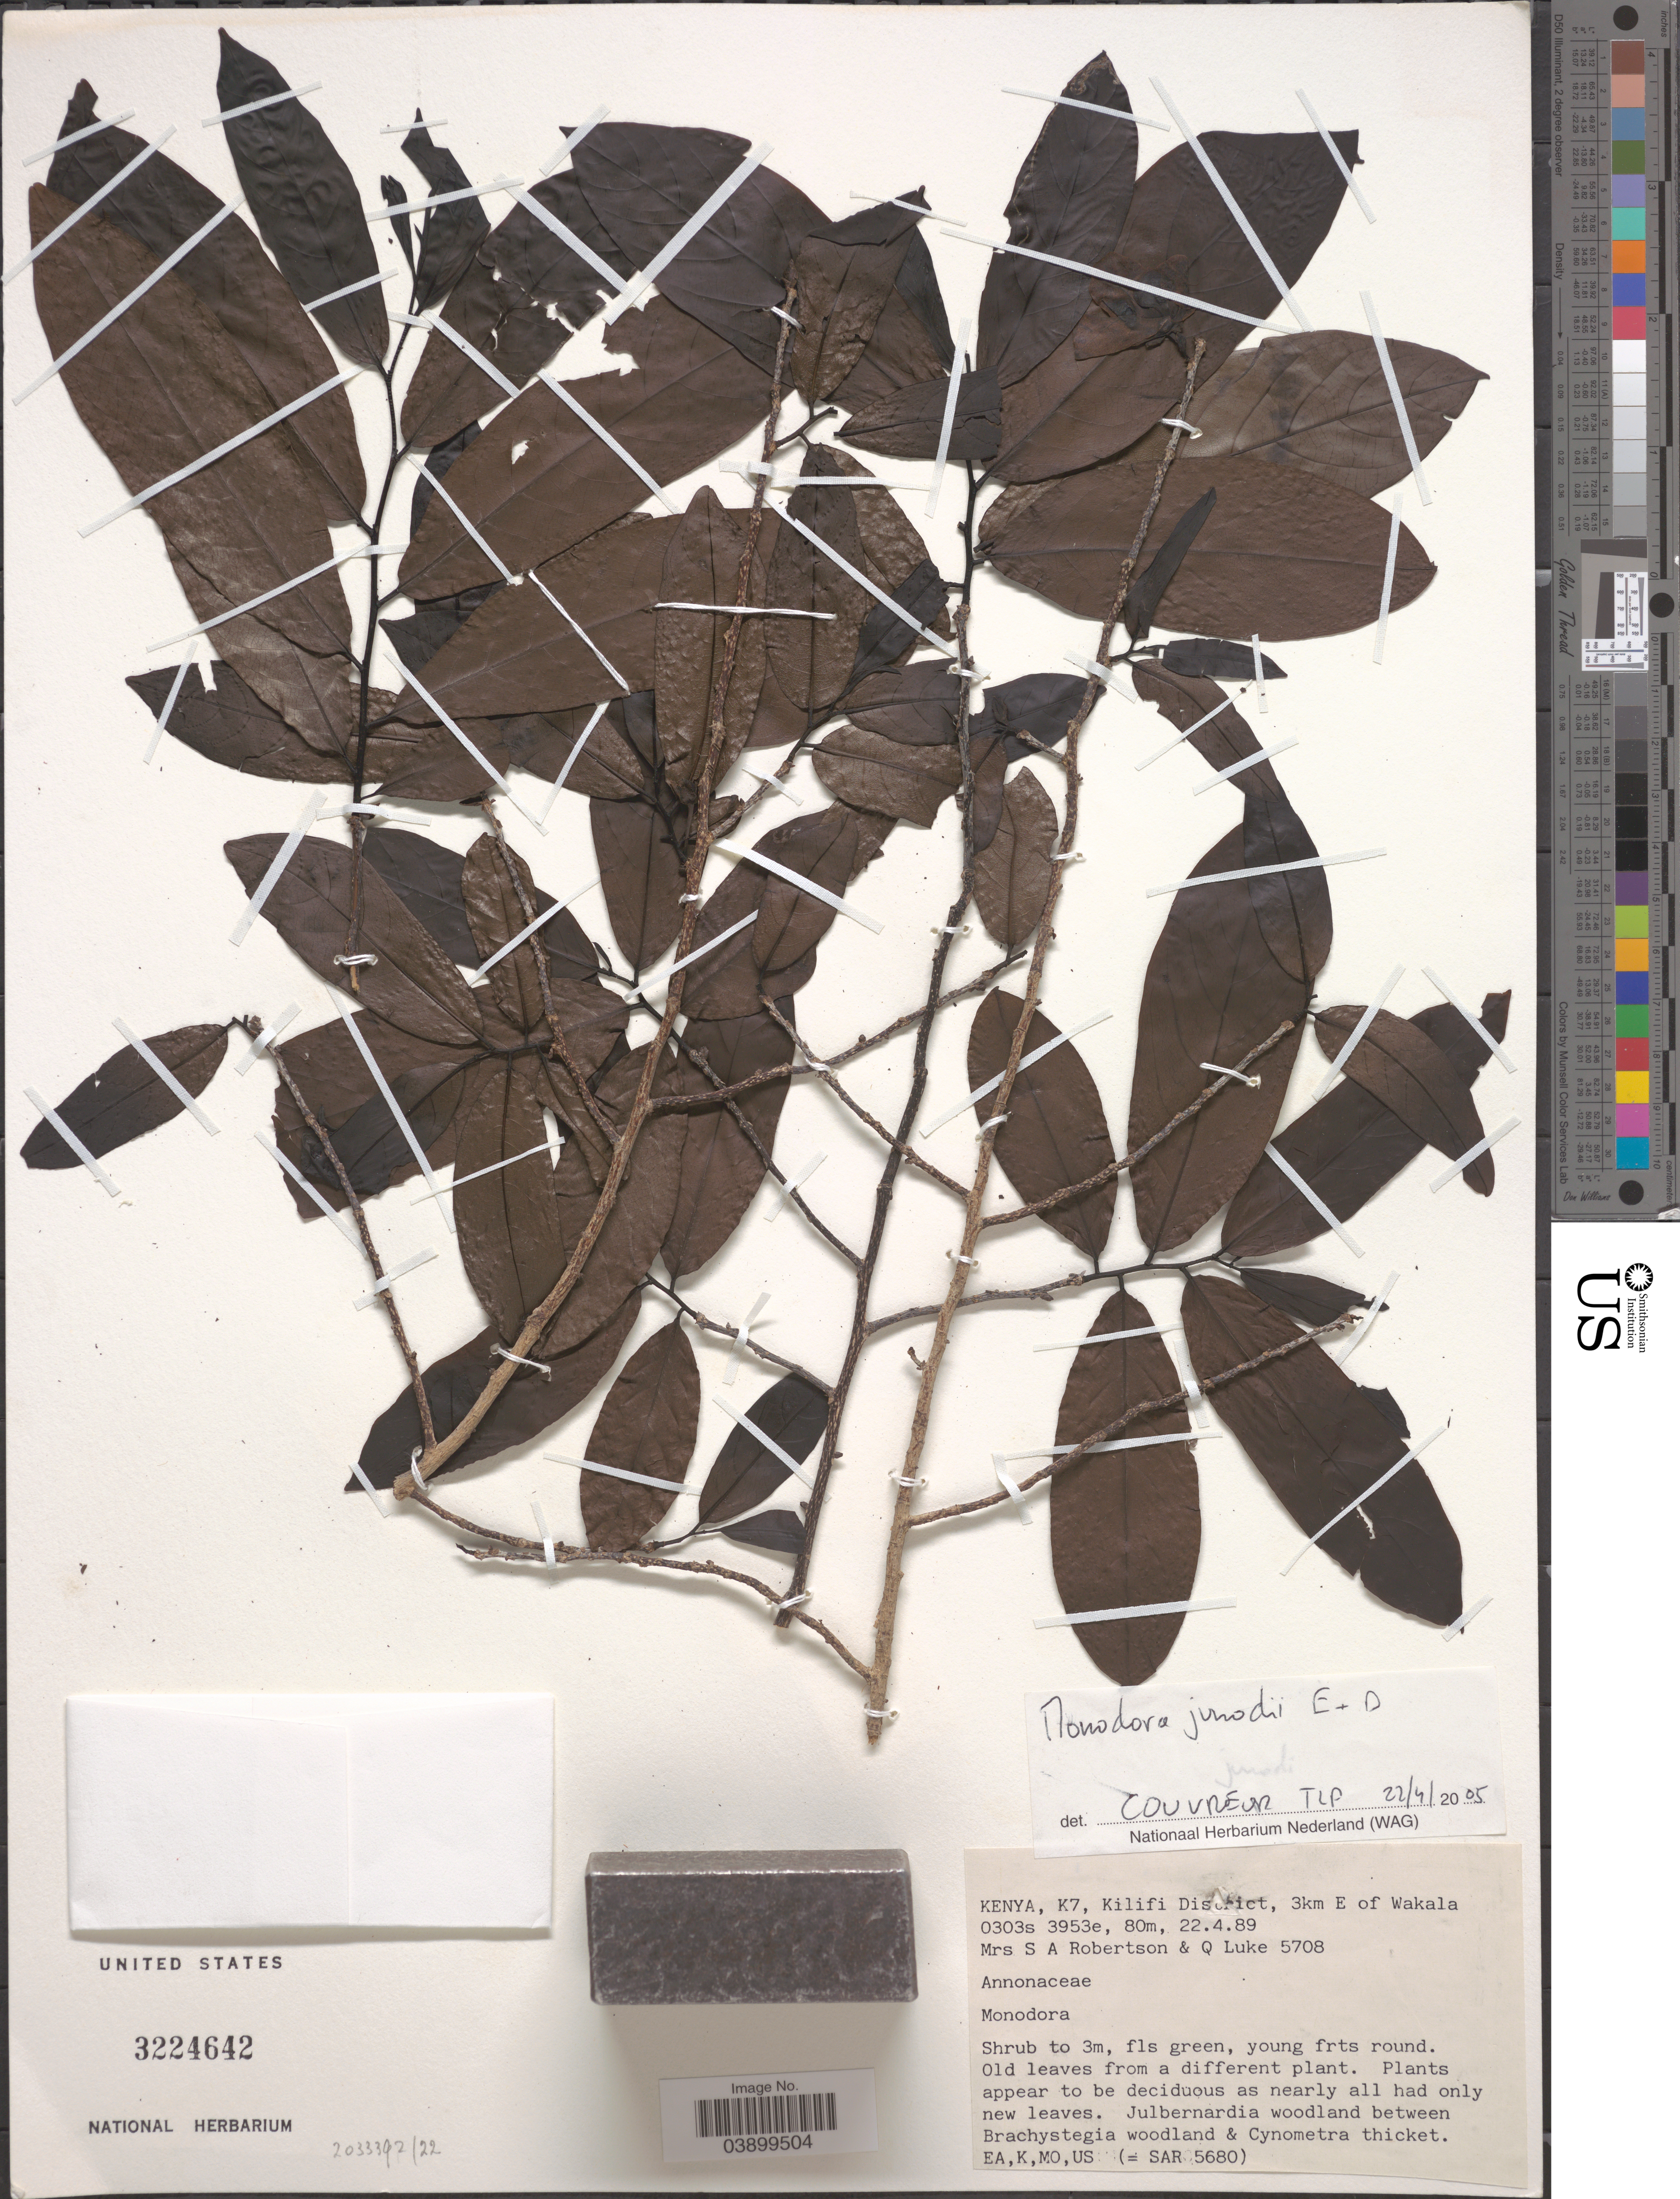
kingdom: Plantae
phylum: Tracheophyta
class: Magnoliopsida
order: Magnoliales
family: Annonaceae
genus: Monodora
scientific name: Monodora junodii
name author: Engl. & Diels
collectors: S. Robertson & Luke Q.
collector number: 5708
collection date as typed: Transcribed d/m/y: 22/4/89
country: Kenya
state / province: Kilifi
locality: K7, Kilifi District, 3km E of Wakala.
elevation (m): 80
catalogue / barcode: US 3224642